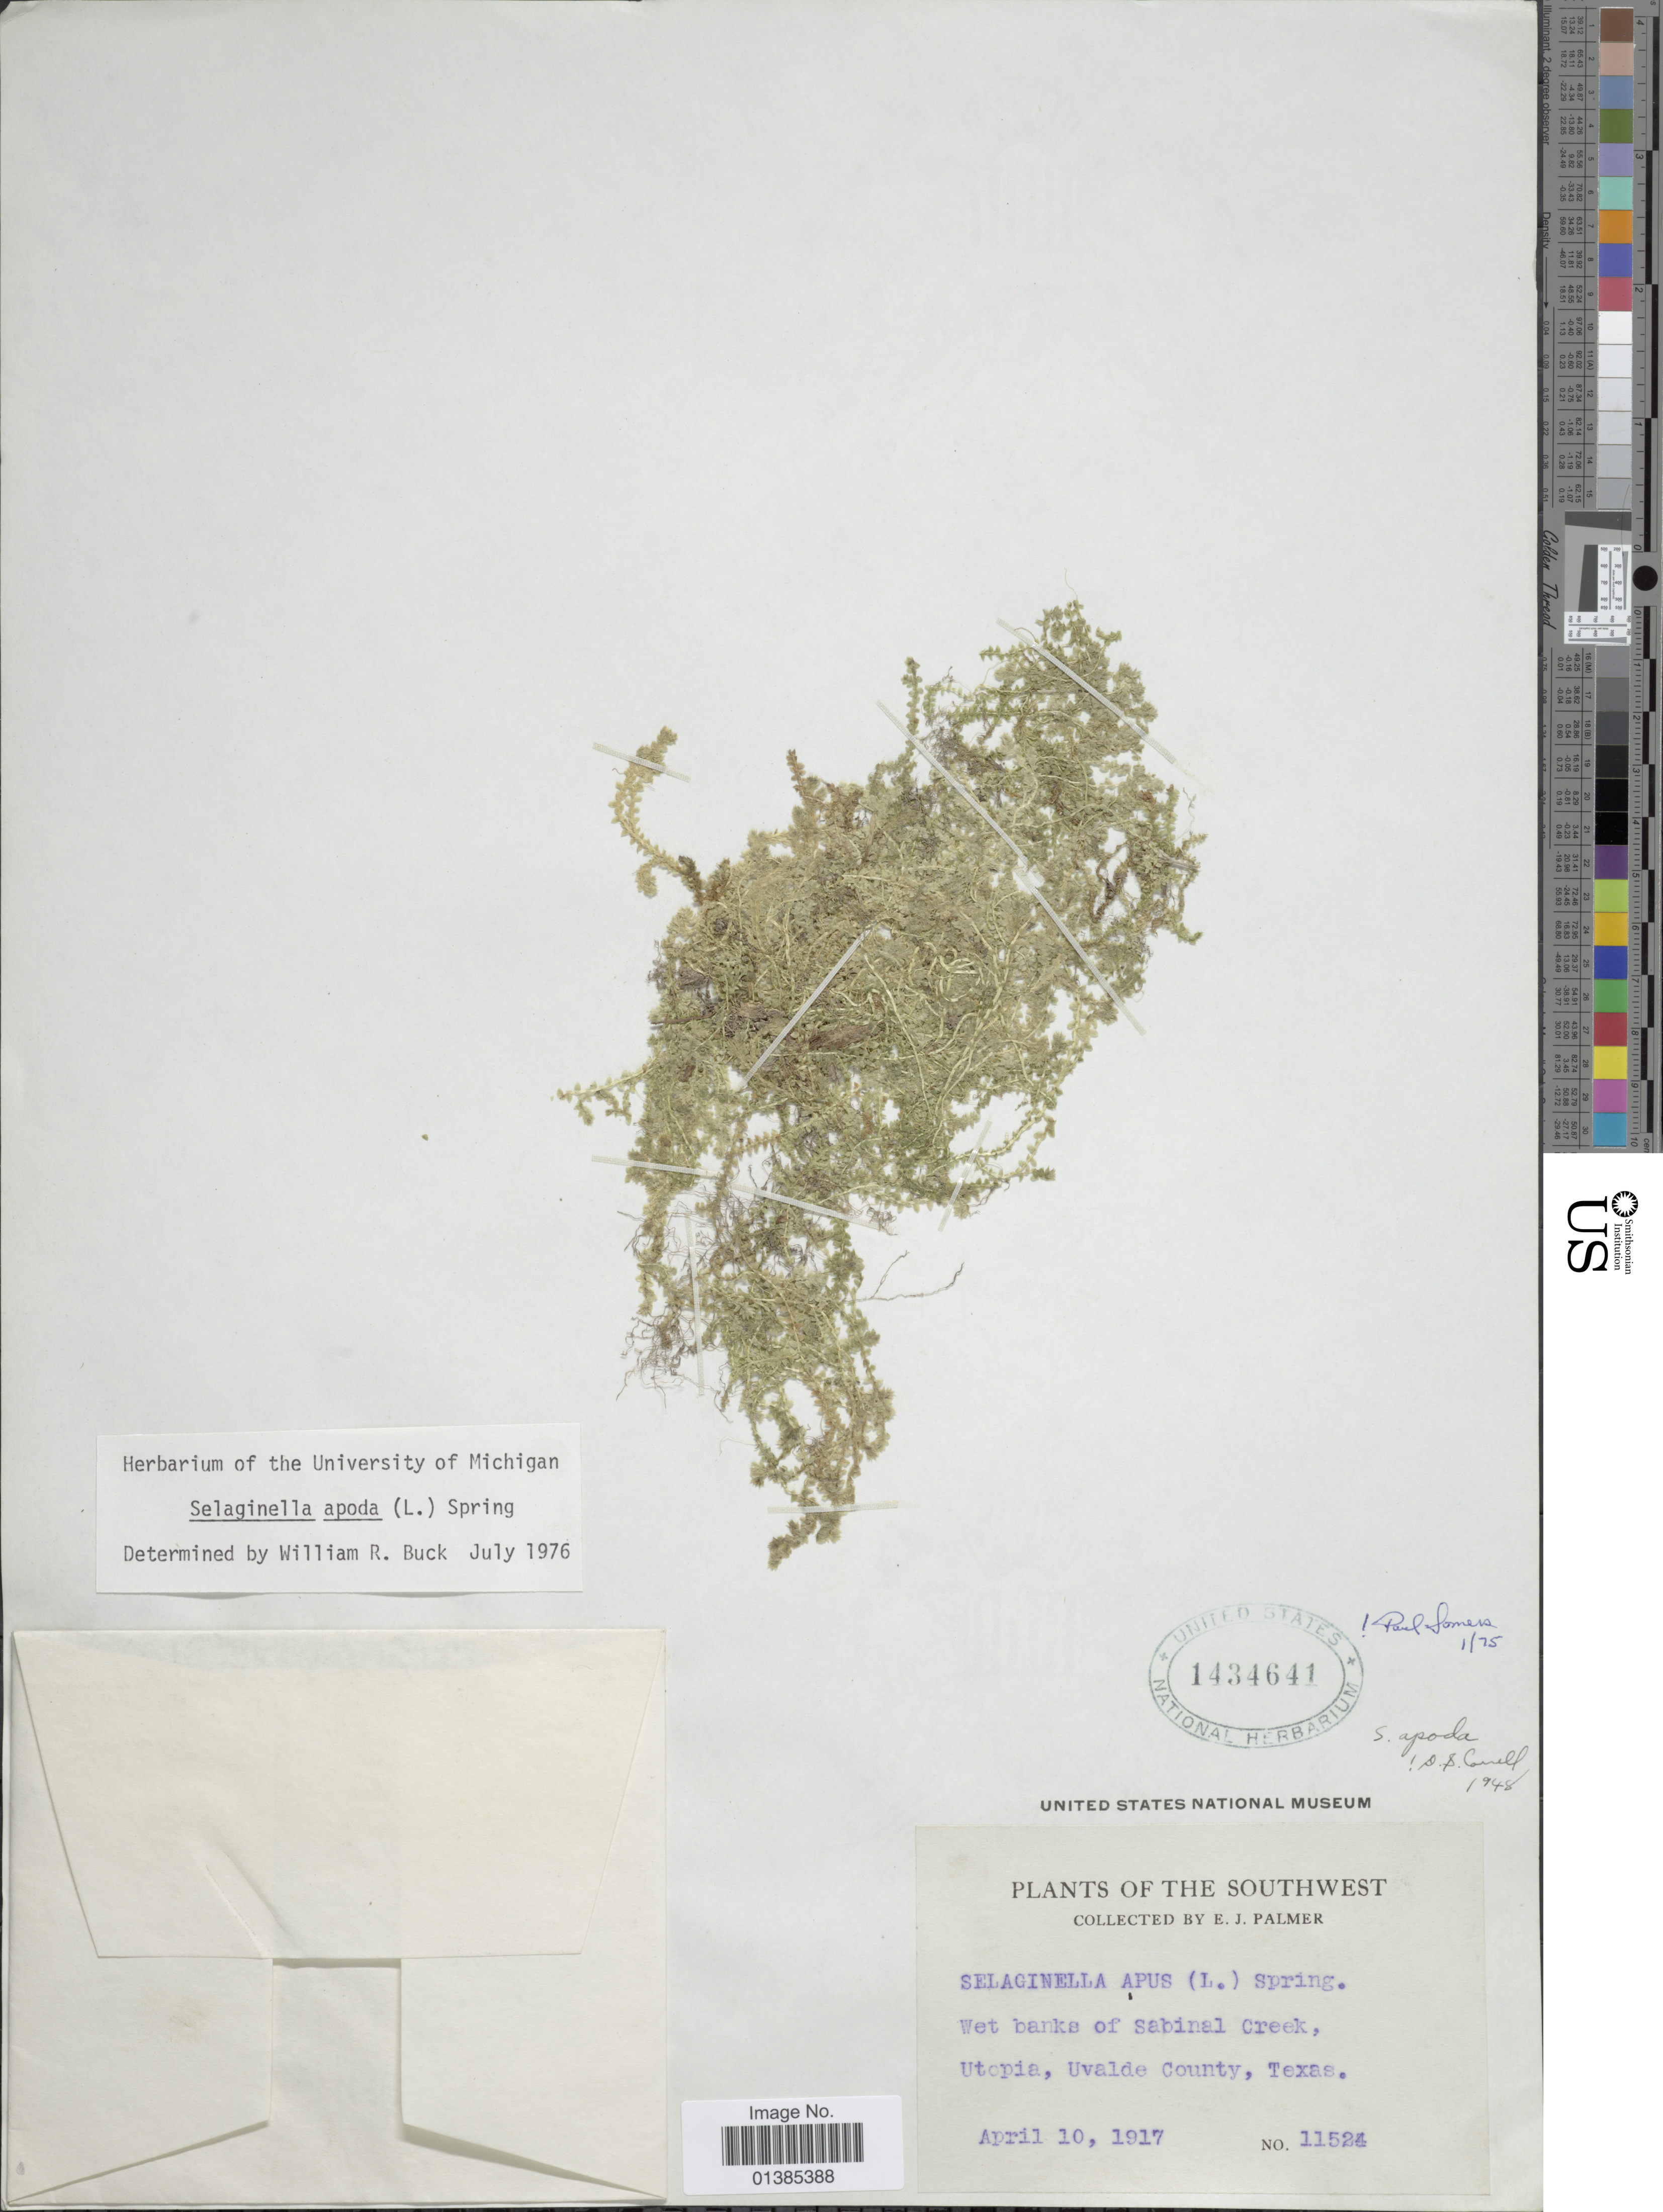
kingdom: Plantae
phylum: Tracheophyta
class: Lycopodiopsida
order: Selaginellales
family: Selaginellaceae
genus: Selaginella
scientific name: Selaginella apus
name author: Spring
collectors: E. J. Palmer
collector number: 11524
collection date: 1917-04-10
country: United States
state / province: Texas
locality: Southwest. Wet banks of Sabinal Creek, Utopia, Uvalde County.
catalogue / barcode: US 1434641